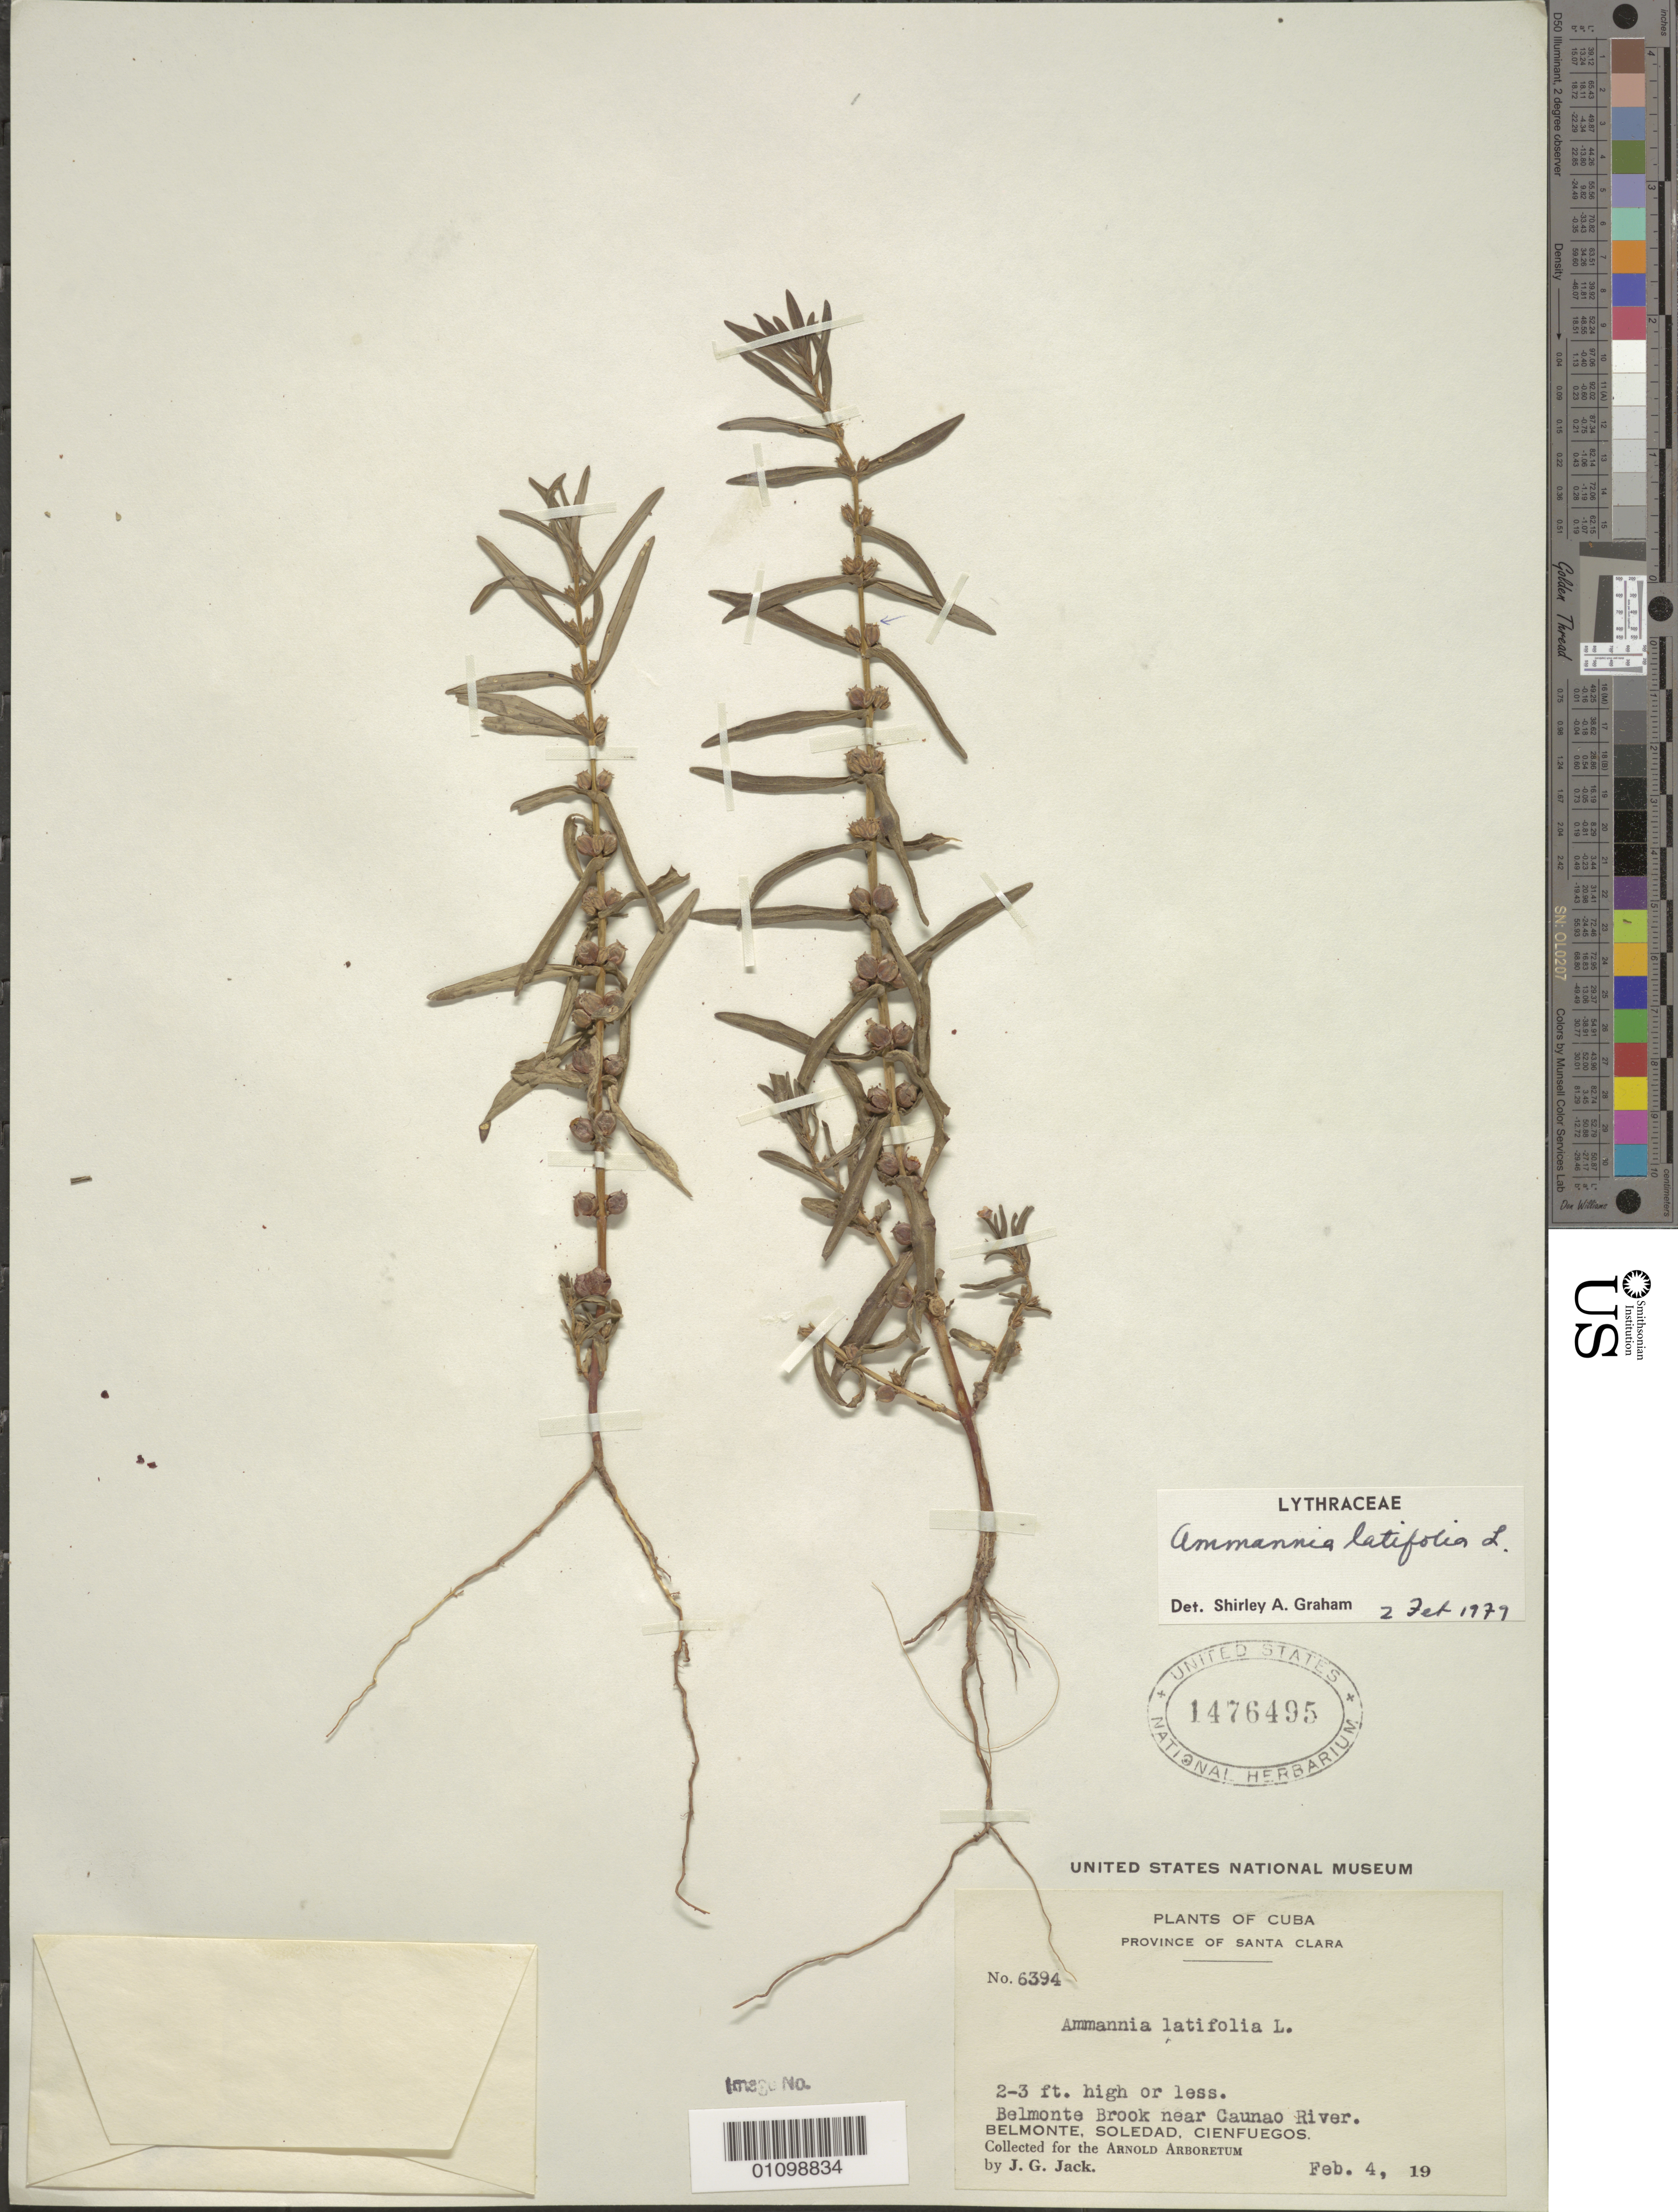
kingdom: Plantae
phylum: Tracheophyta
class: Magnoliopsida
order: Myrtales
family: Lythraceae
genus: Ammannia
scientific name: Ammannia latifolia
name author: L.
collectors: J. G. Jack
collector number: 6394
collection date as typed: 04 Feb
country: Cuba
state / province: Cienfuegos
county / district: Santa Clara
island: Cuba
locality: Belmonte Brook near Caunao River Belmonte, Soledad, Cienfuegos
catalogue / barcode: US 1476495